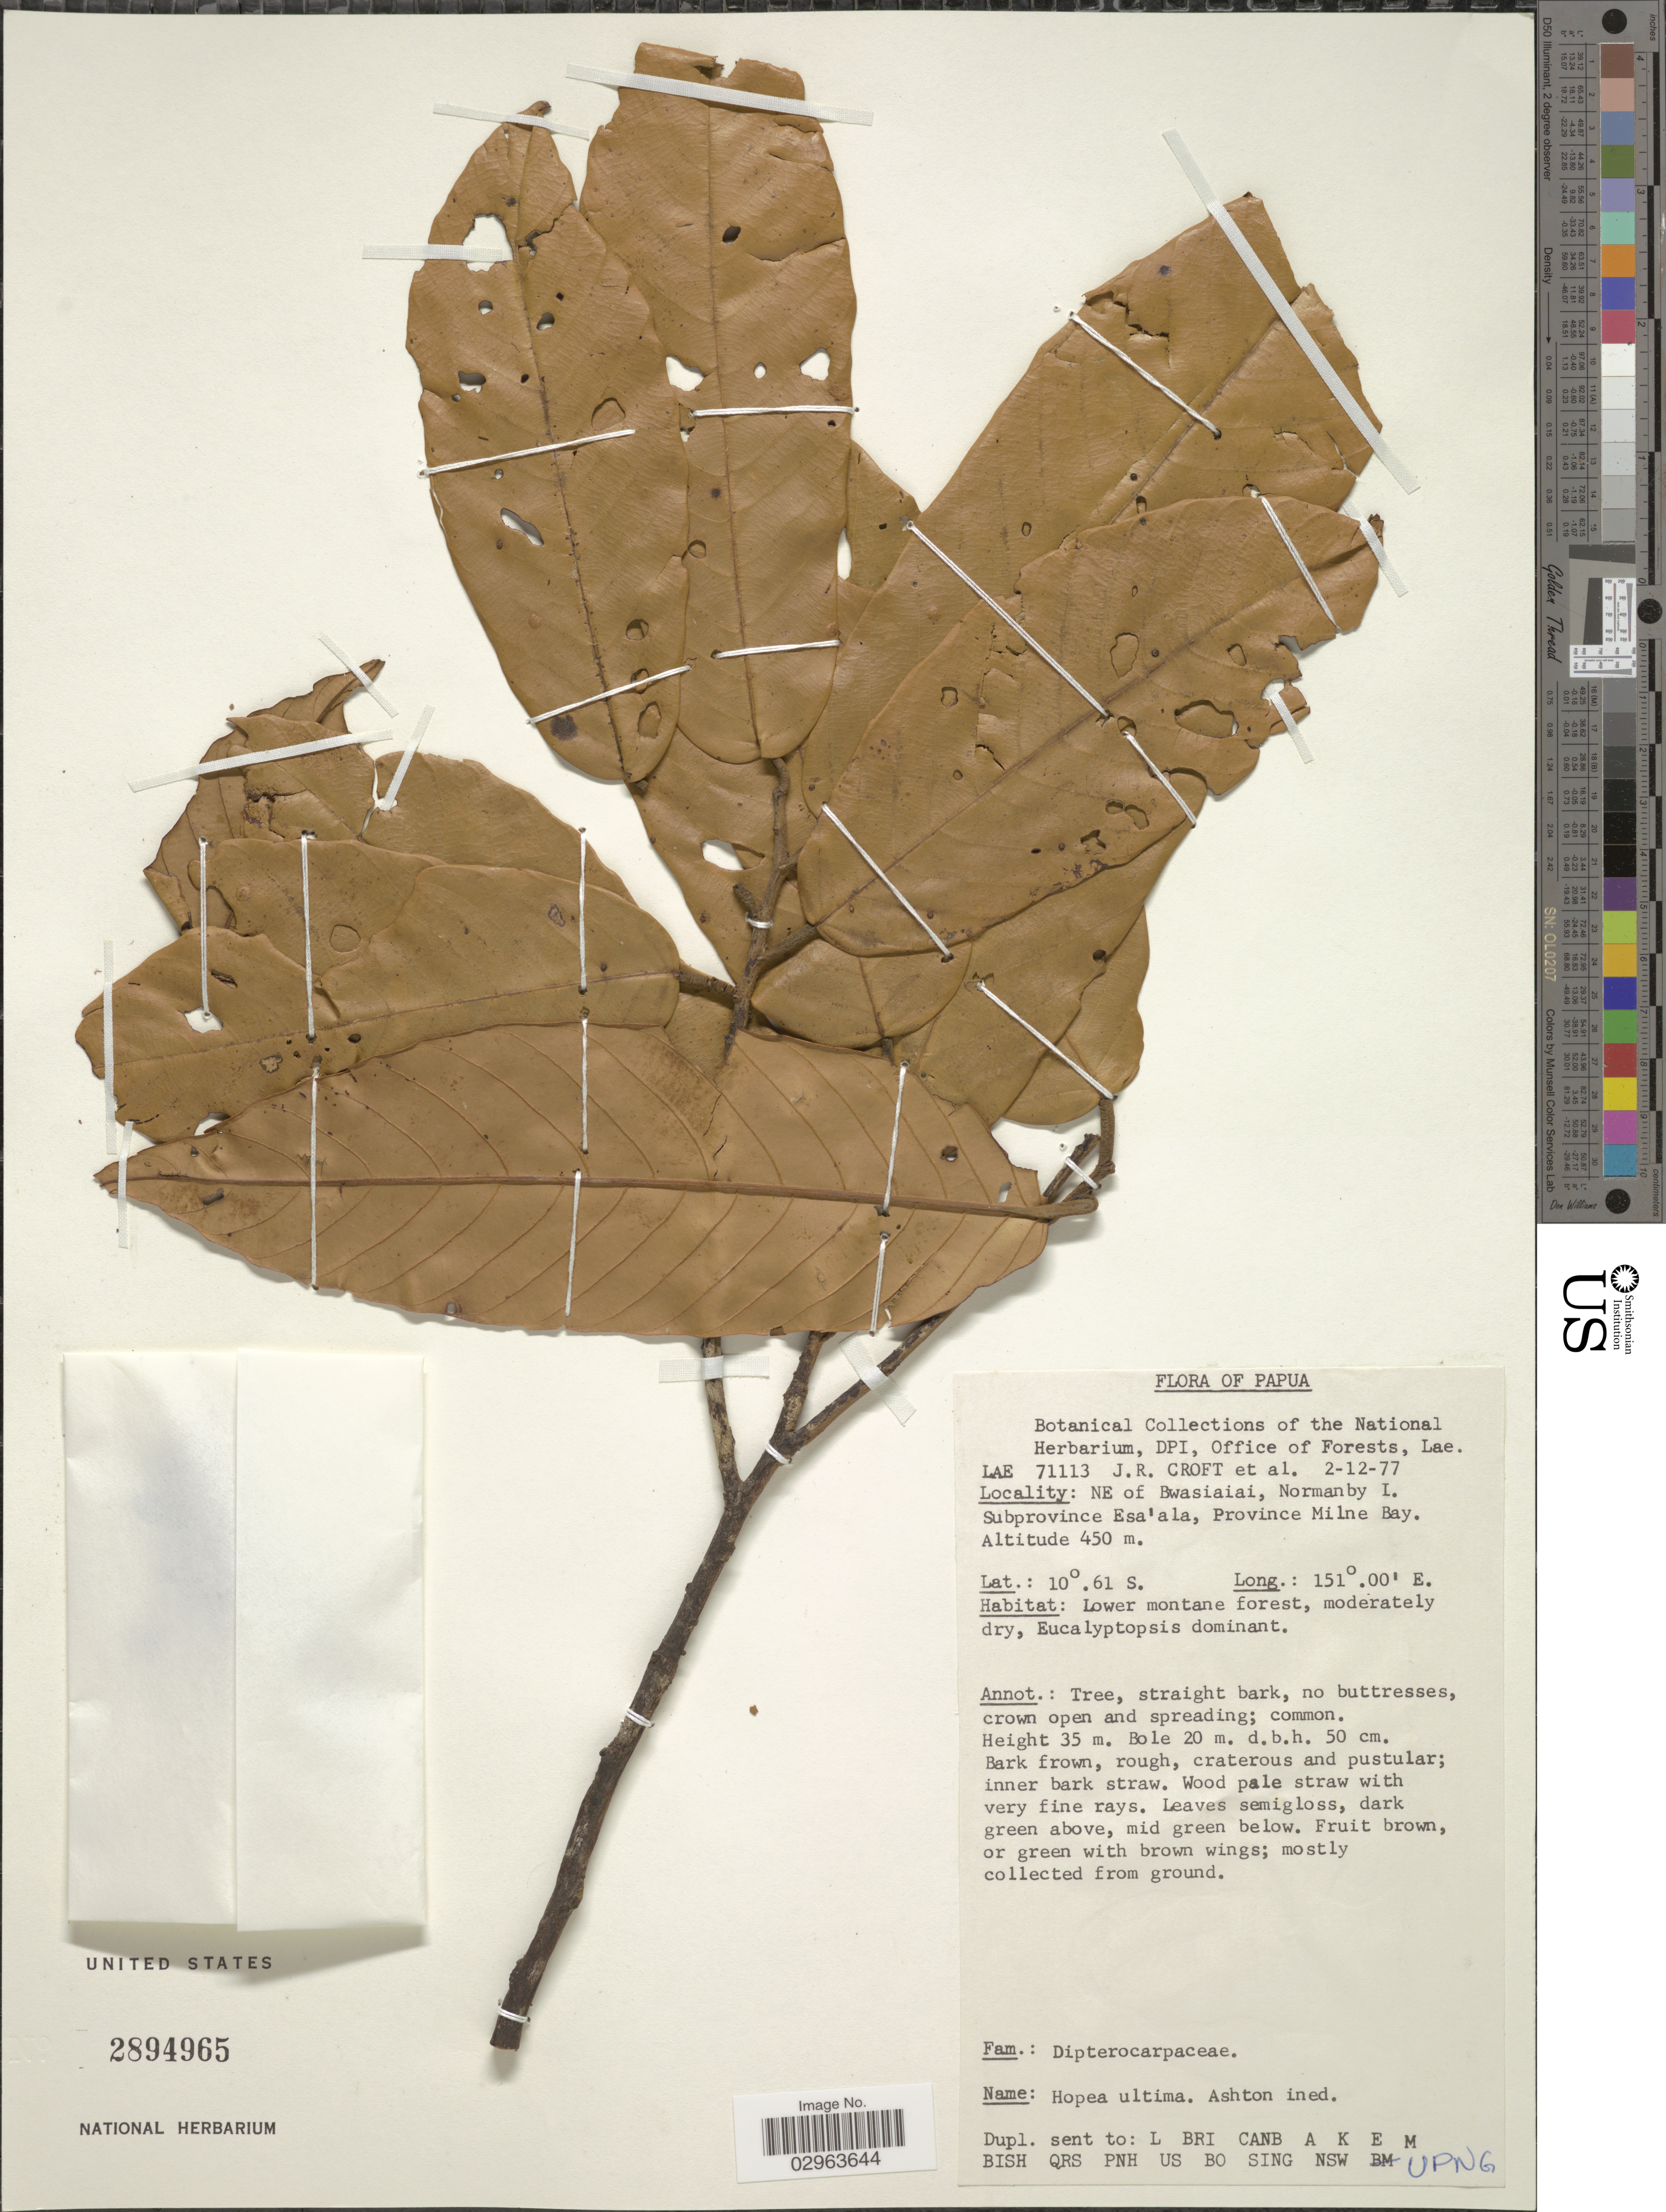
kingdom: Plantae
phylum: Tracheophyta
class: Magnoliopsida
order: Malvales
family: Dipterocarpaceae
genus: Hopea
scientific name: Hopea ultima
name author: P.S. Ashton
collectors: J. R. Croft & et al.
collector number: LAE 71113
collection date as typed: Transcribed d/m/y: 2/12/77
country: Papua New Guinea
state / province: Milne Bay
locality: NE of Bwasiaiai, Normanby I. Subprovince Esa'ala.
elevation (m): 450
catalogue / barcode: US 2894965